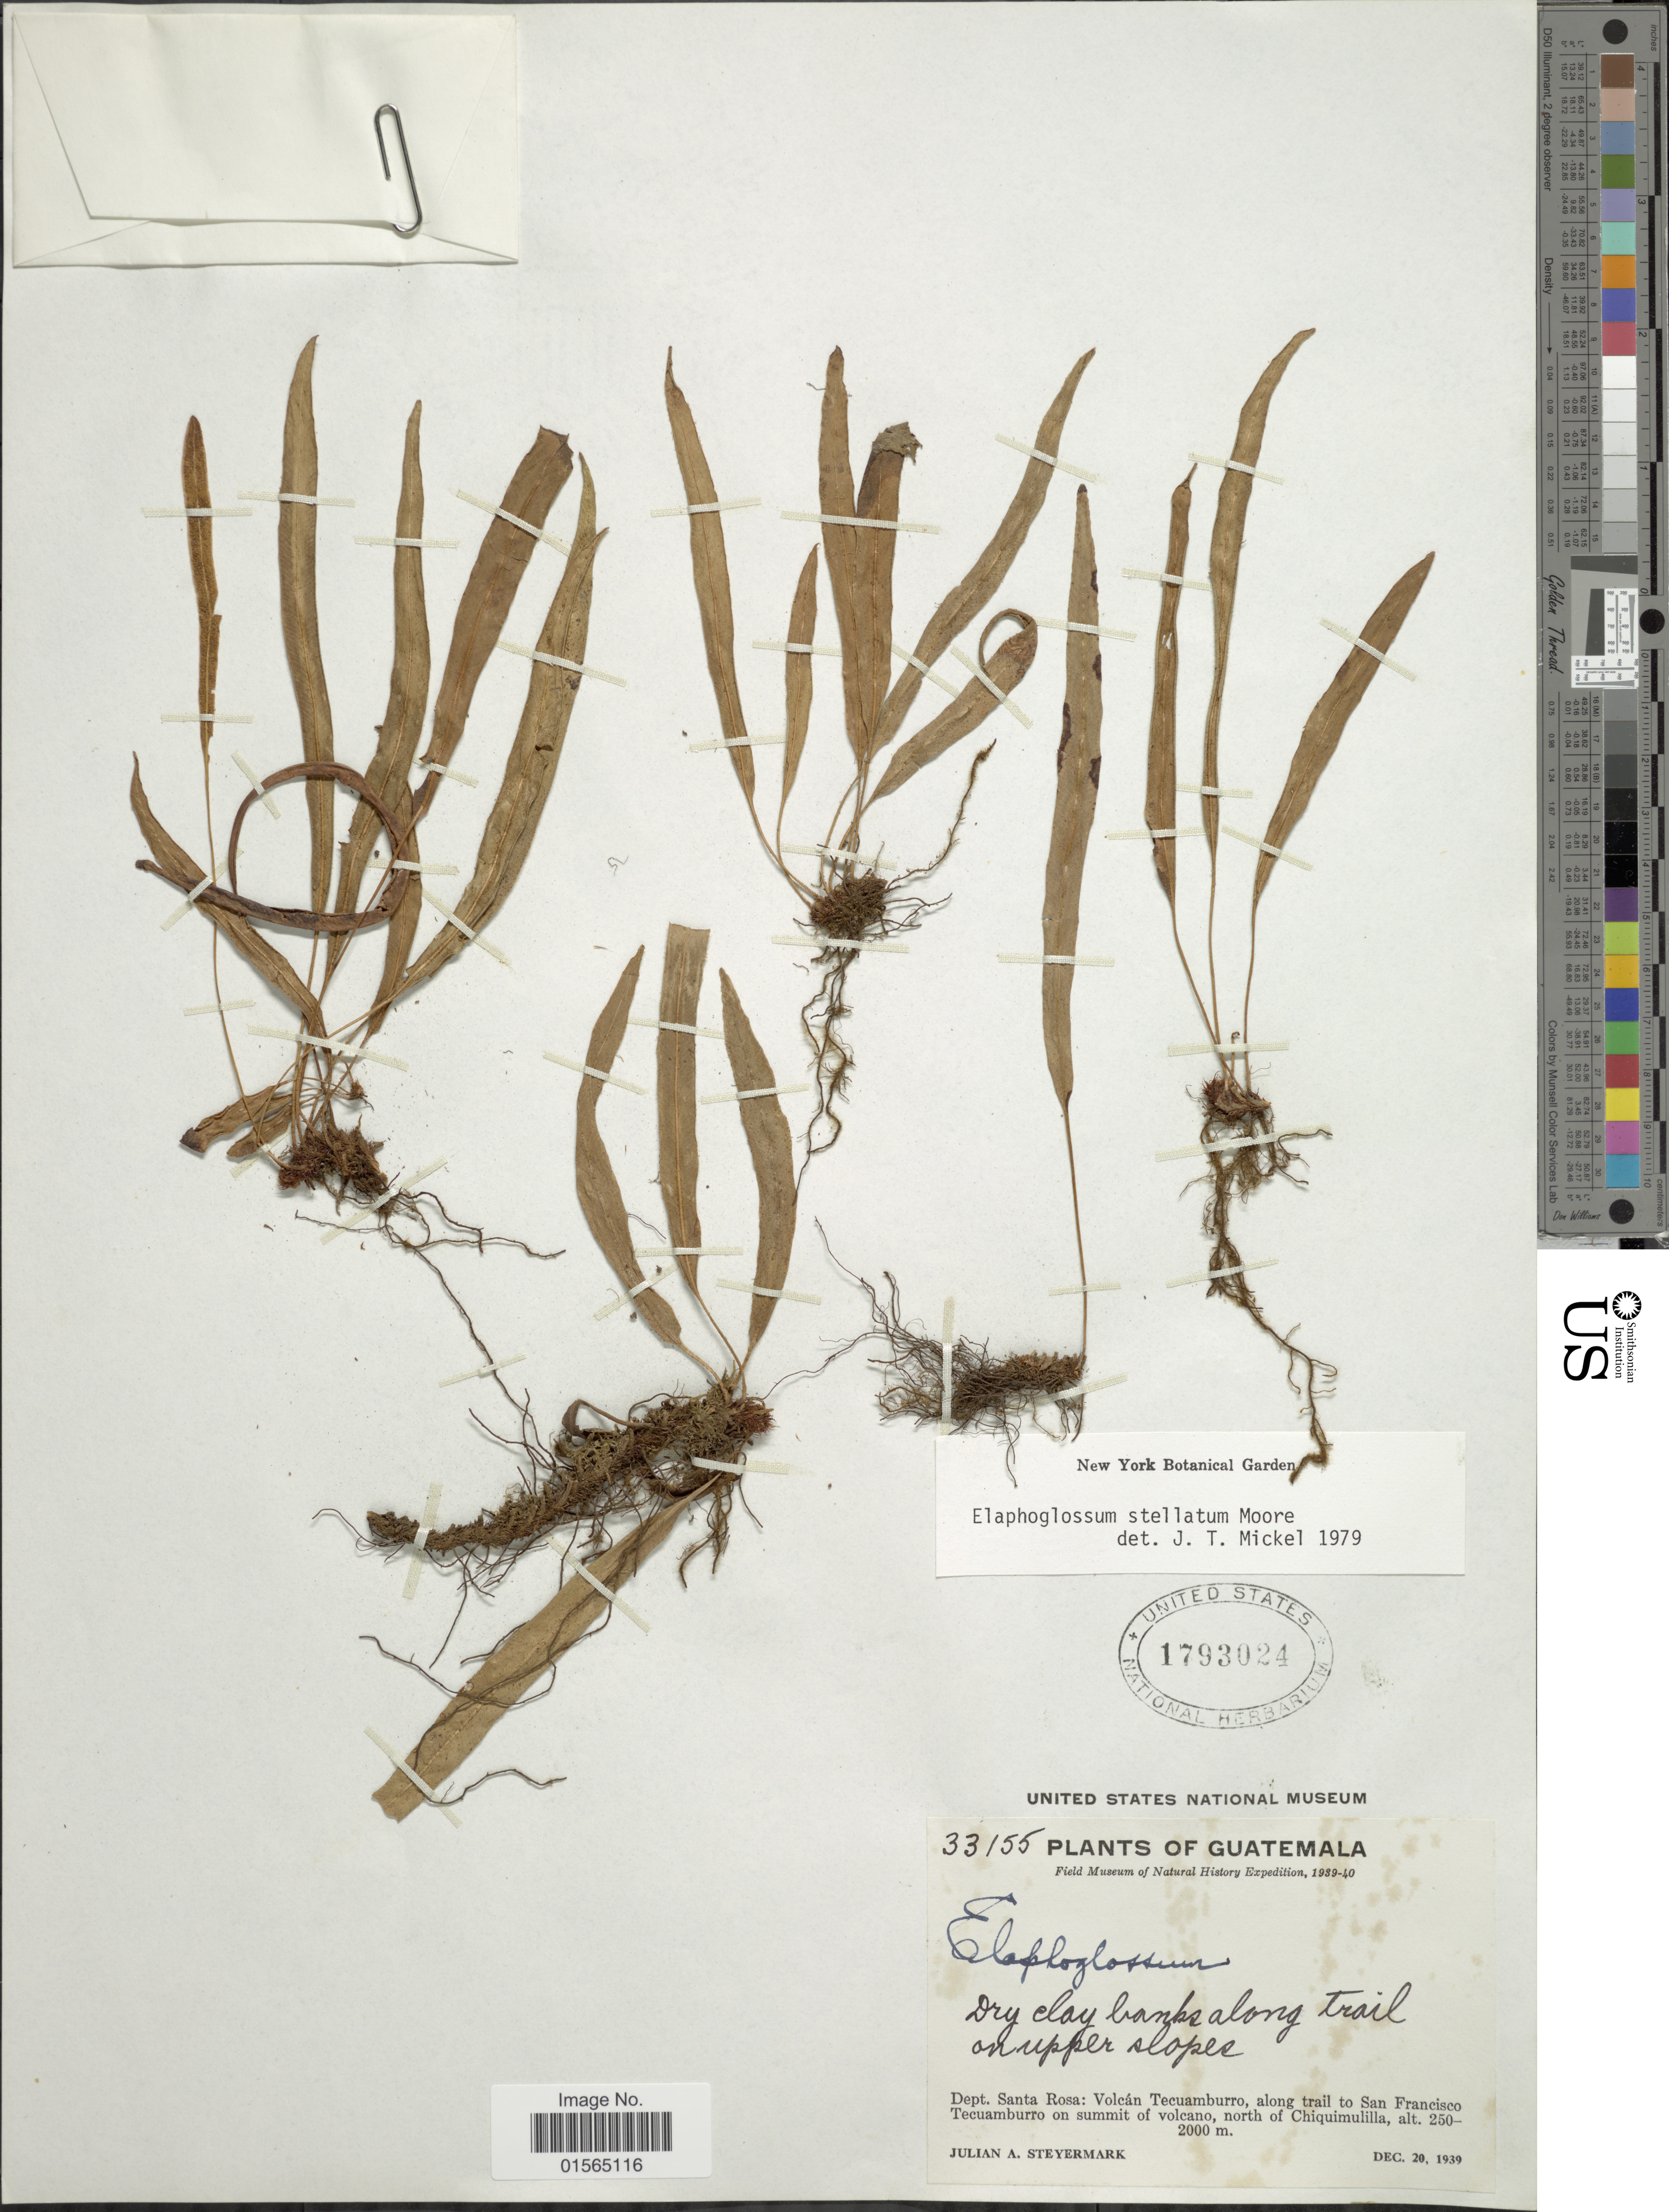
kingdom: Plantae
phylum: Tracheophyta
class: Polypodiopsida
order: Polypodiales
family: Dryopteridaceae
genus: Elaphoglossum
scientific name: Elaphoglossum tenuiculum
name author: (Fée) Baker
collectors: J. Steyermark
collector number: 33155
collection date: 1939-12-20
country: Guatemala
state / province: Santa Rosa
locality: Volcan Tecuamburro, along trail to San Francisco Tecuamburro on summit of volcano, north of Chiquimulilla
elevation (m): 250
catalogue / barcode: US 1793024